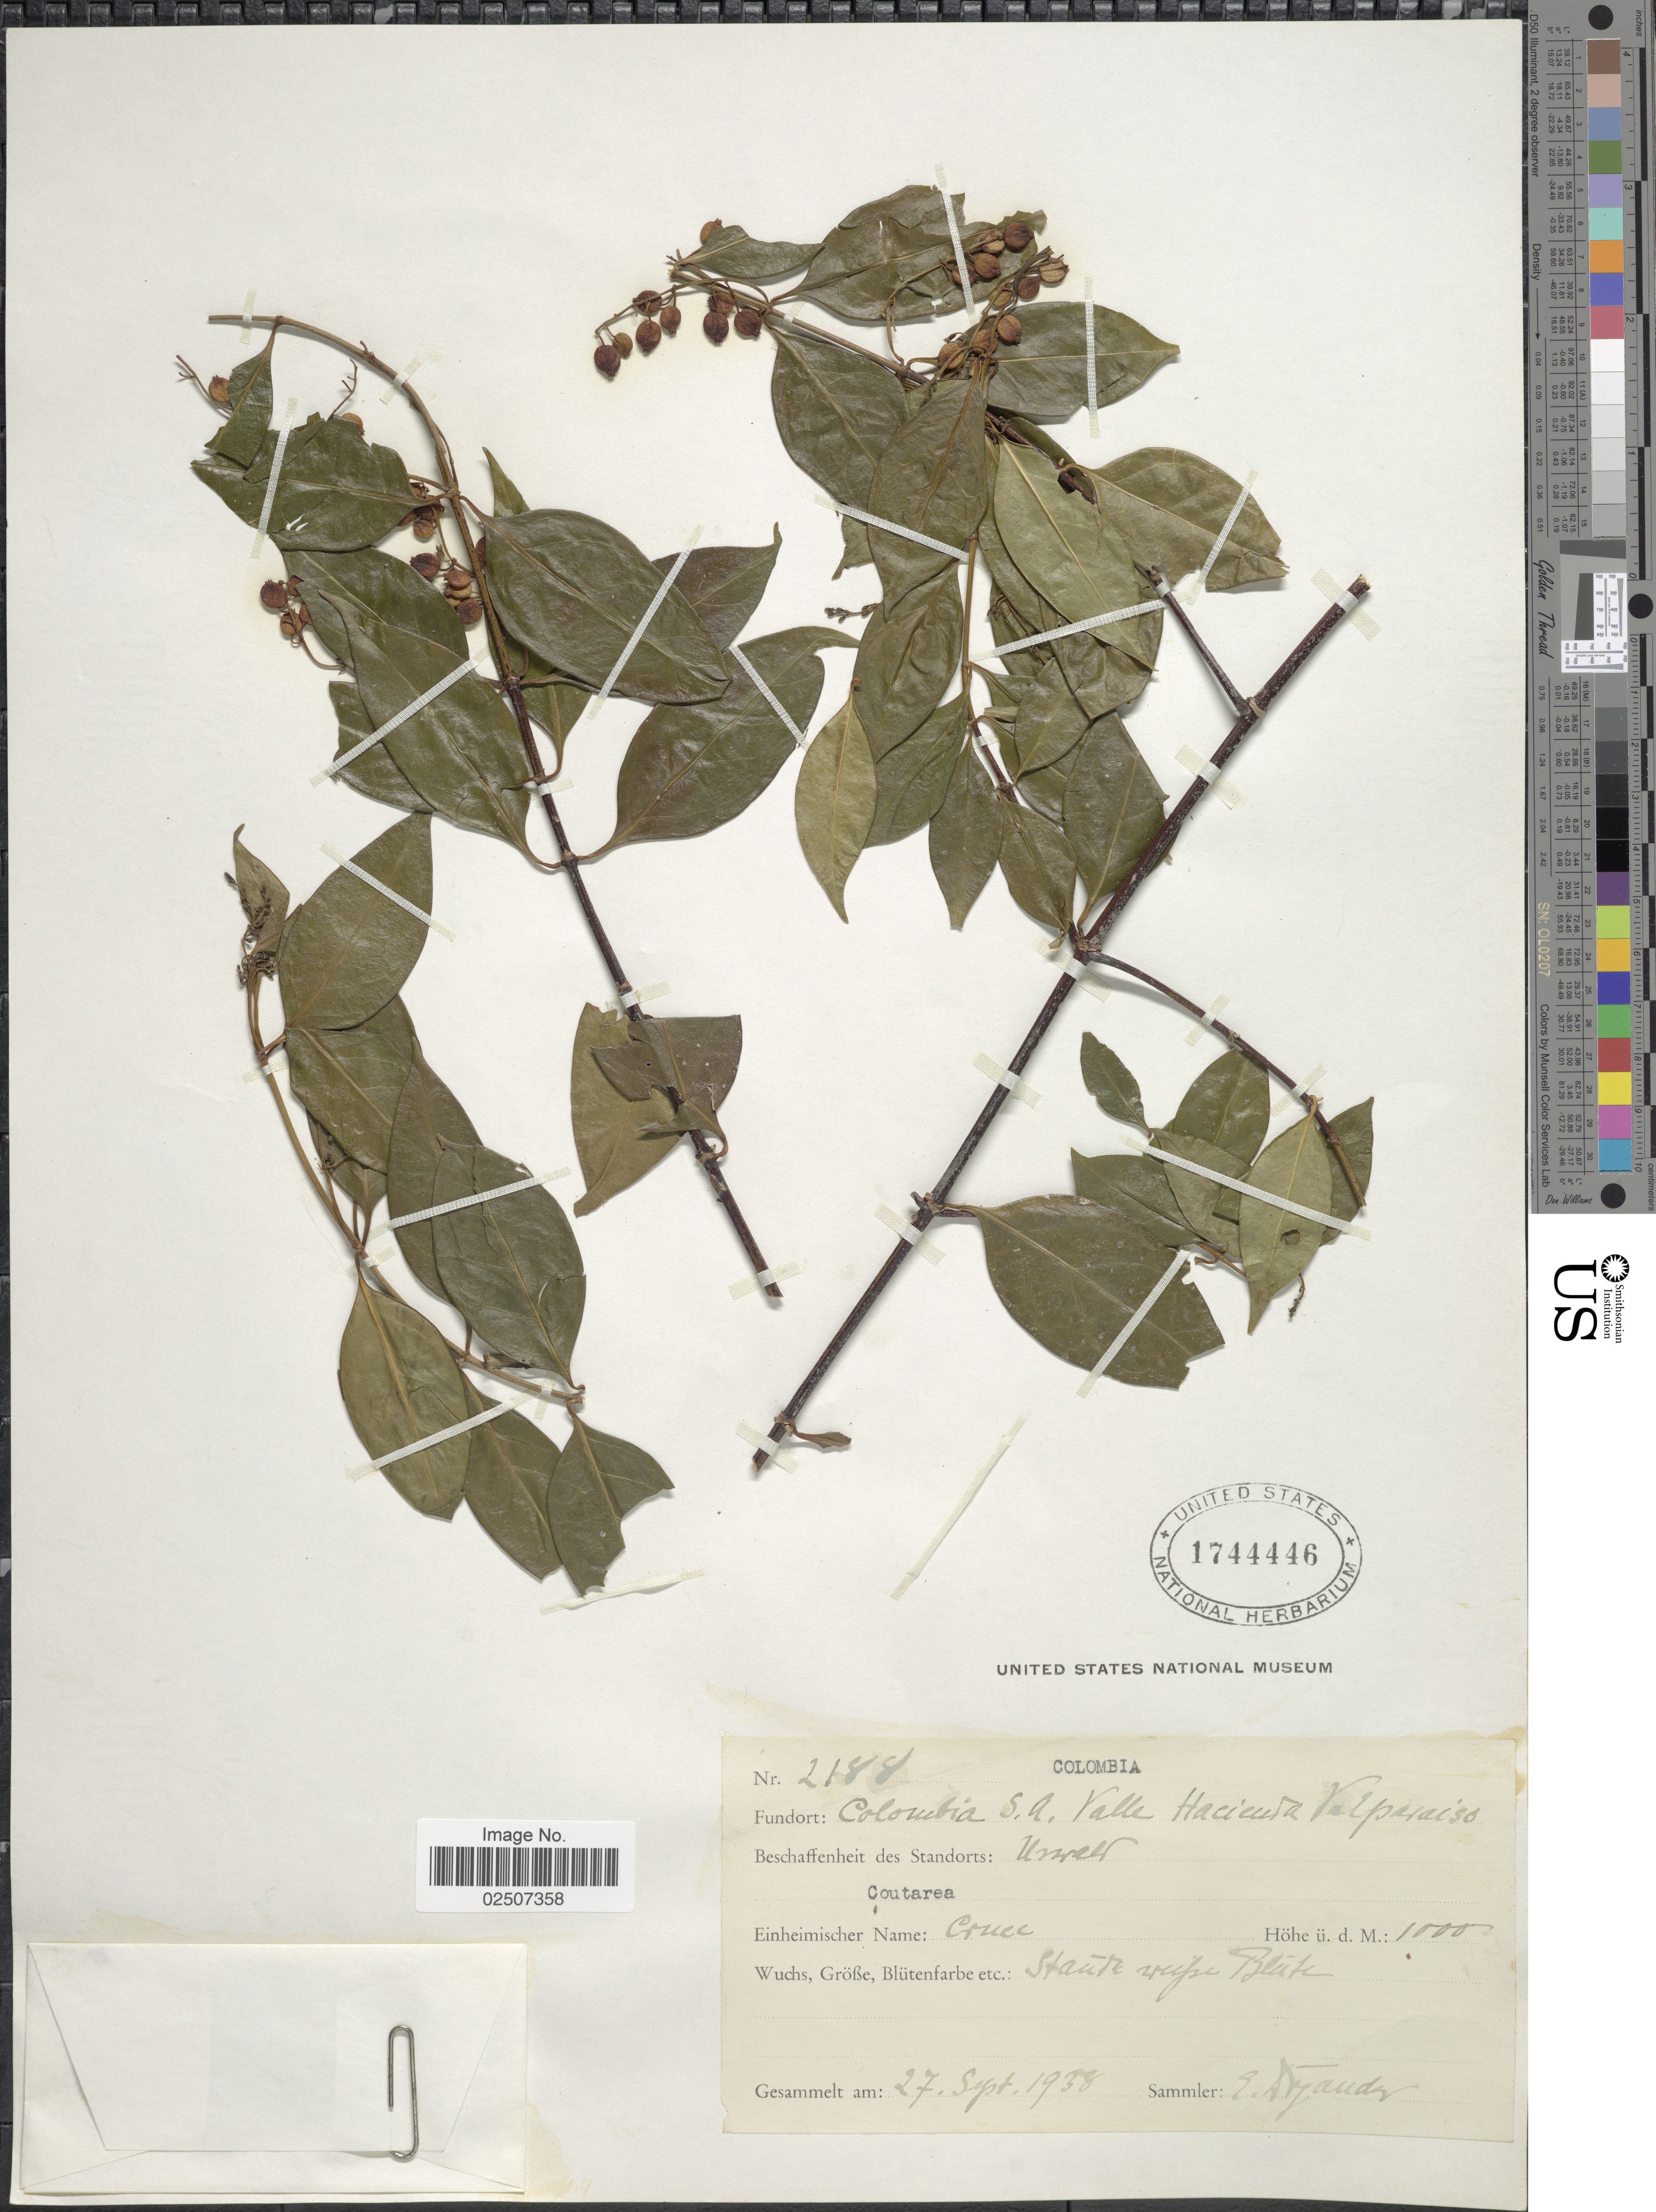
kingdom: Plantae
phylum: Tracheophyta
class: Magnoliopsida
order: Gentianales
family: Rubiaceae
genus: Chiococca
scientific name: Chiococca alba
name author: (L.) Hitchc.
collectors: E. Dryander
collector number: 2188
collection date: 1938-09-27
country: Colombia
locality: Colombia S. A. Valle Hacienda Valparaiso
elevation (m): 1000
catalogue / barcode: US 1744446